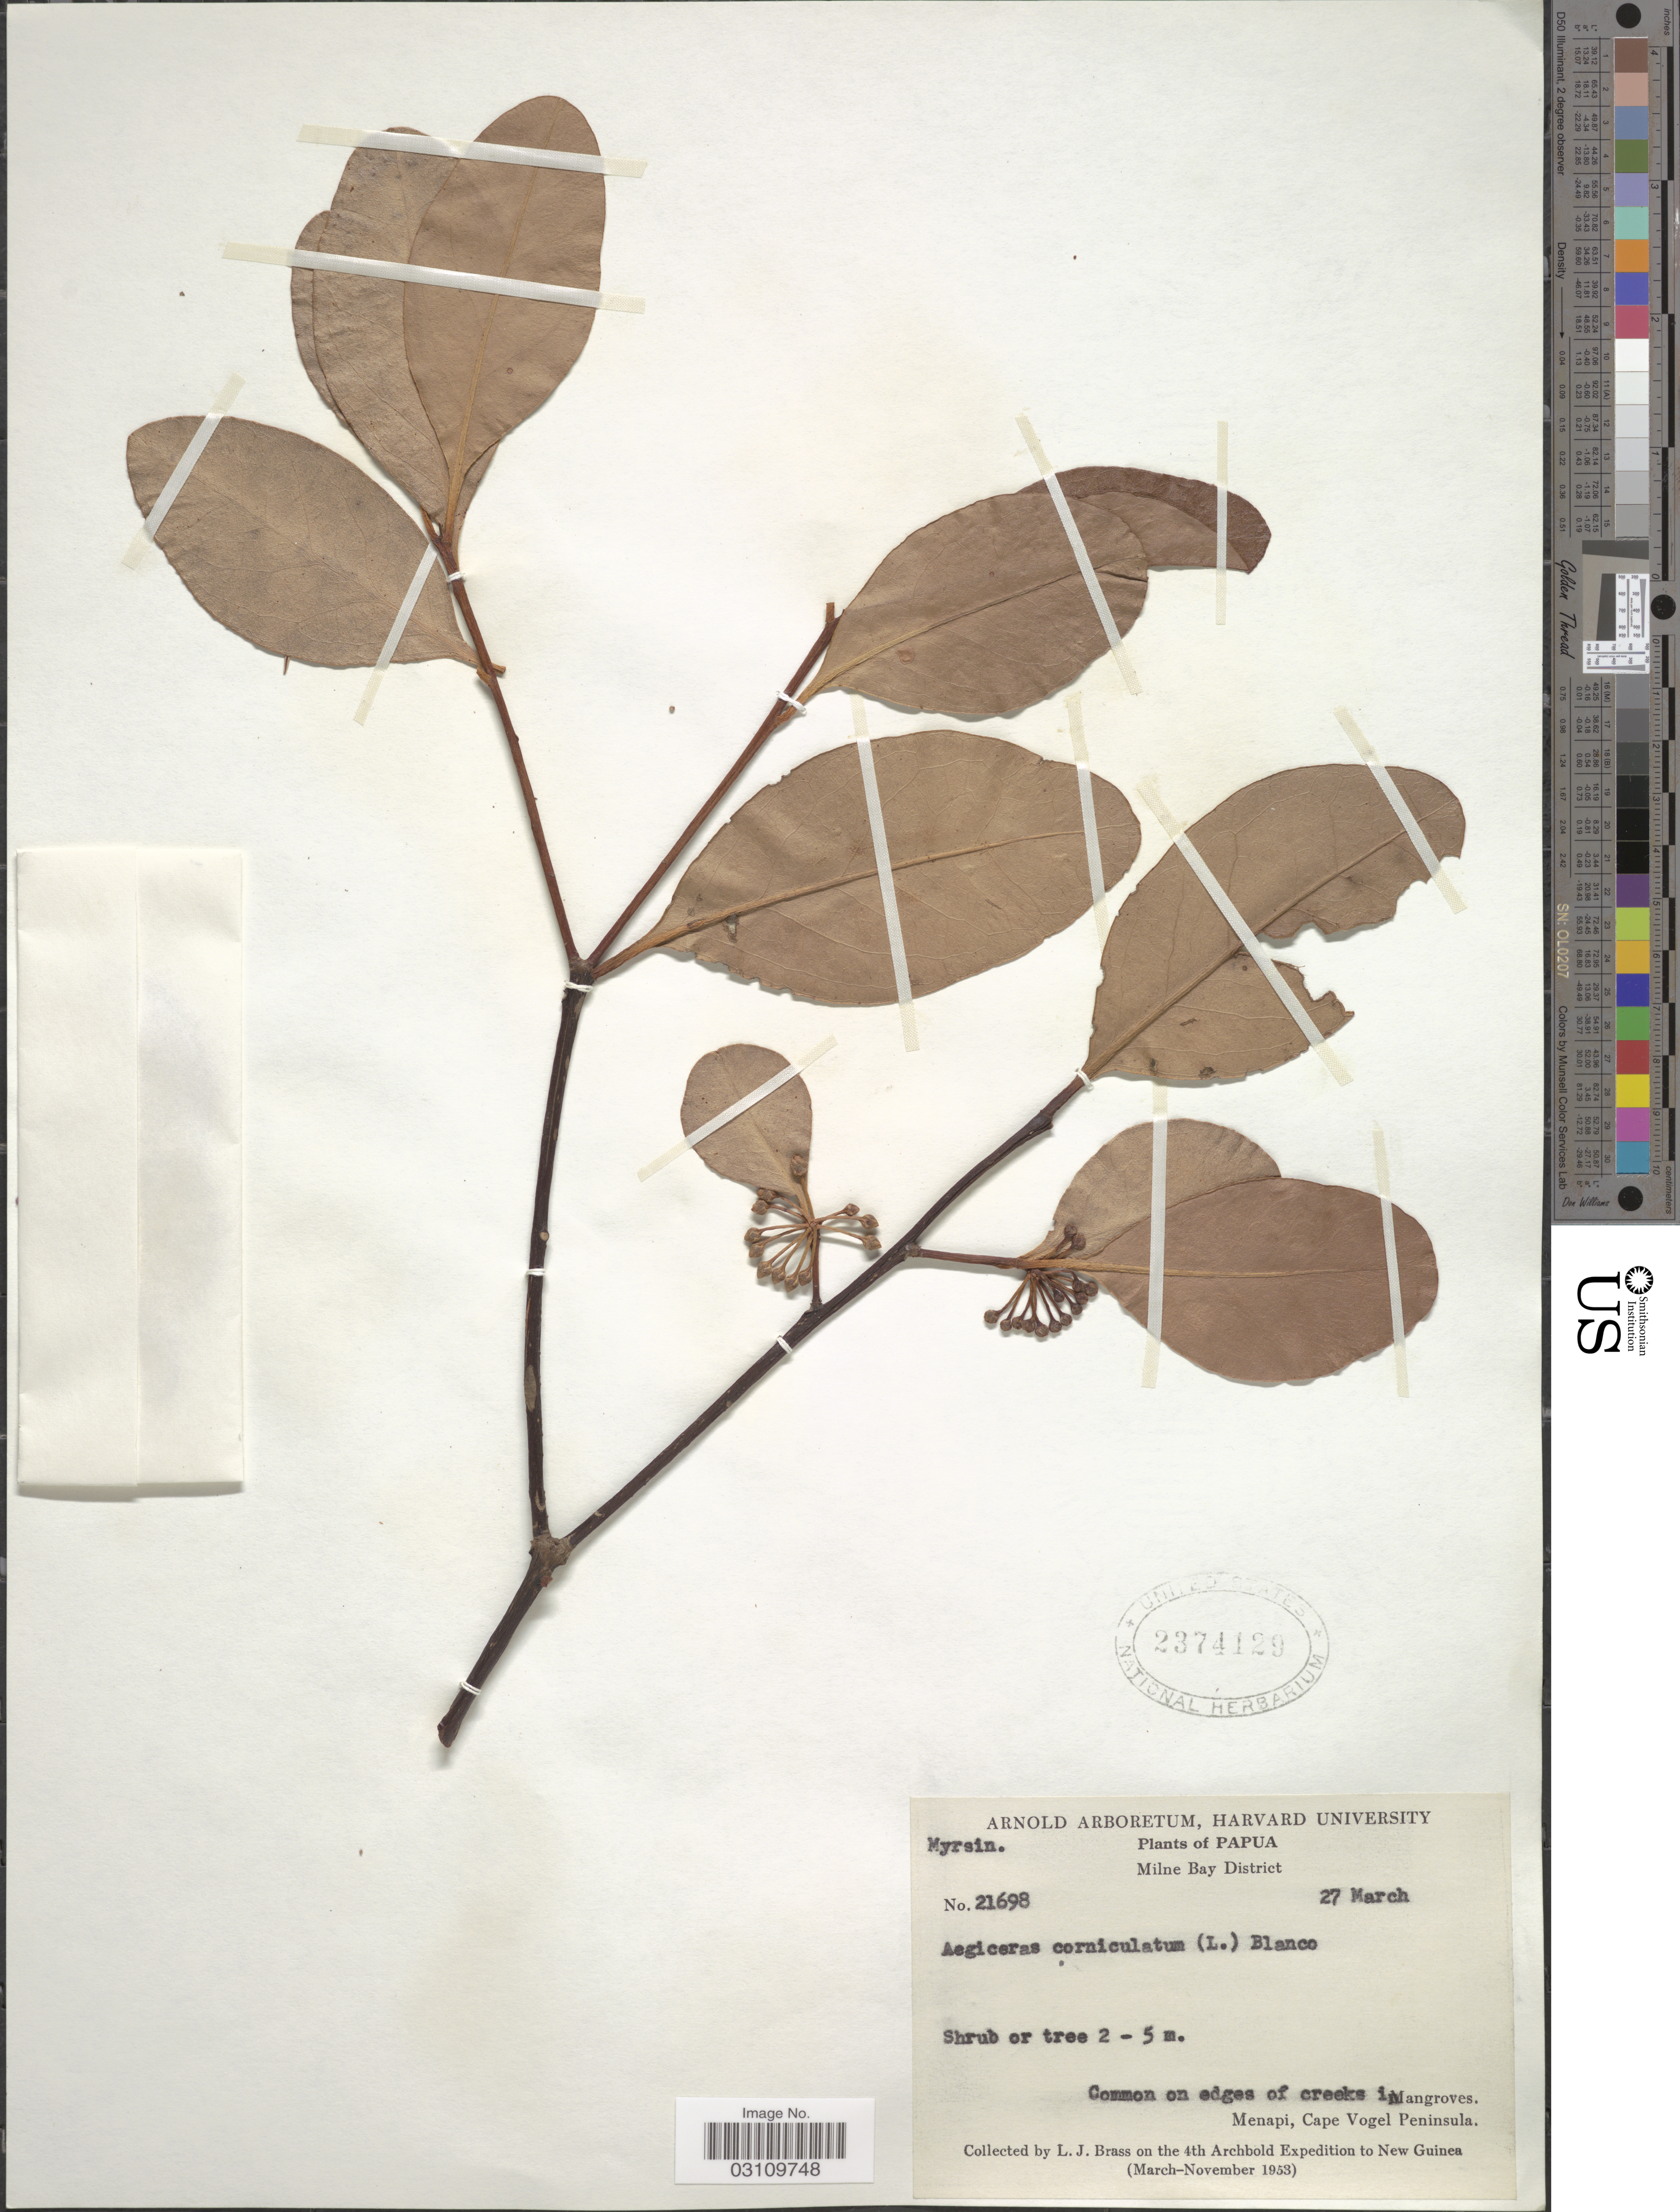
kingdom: Plantae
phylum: Tracheophyta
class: Magnoliopsida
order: Ericales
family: Primulaceae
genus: Aegiceras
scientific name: Aegiceras corniculatum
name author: (L.) Blanco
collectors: L. J. Brass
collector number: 21698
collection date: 1953-03-27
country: Papua New Guinea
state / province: Milne Bay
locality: Papua, Milne Bay District, Menapi, Cape Vogel Peninsula, New Guinea,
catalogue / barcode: US 2374129